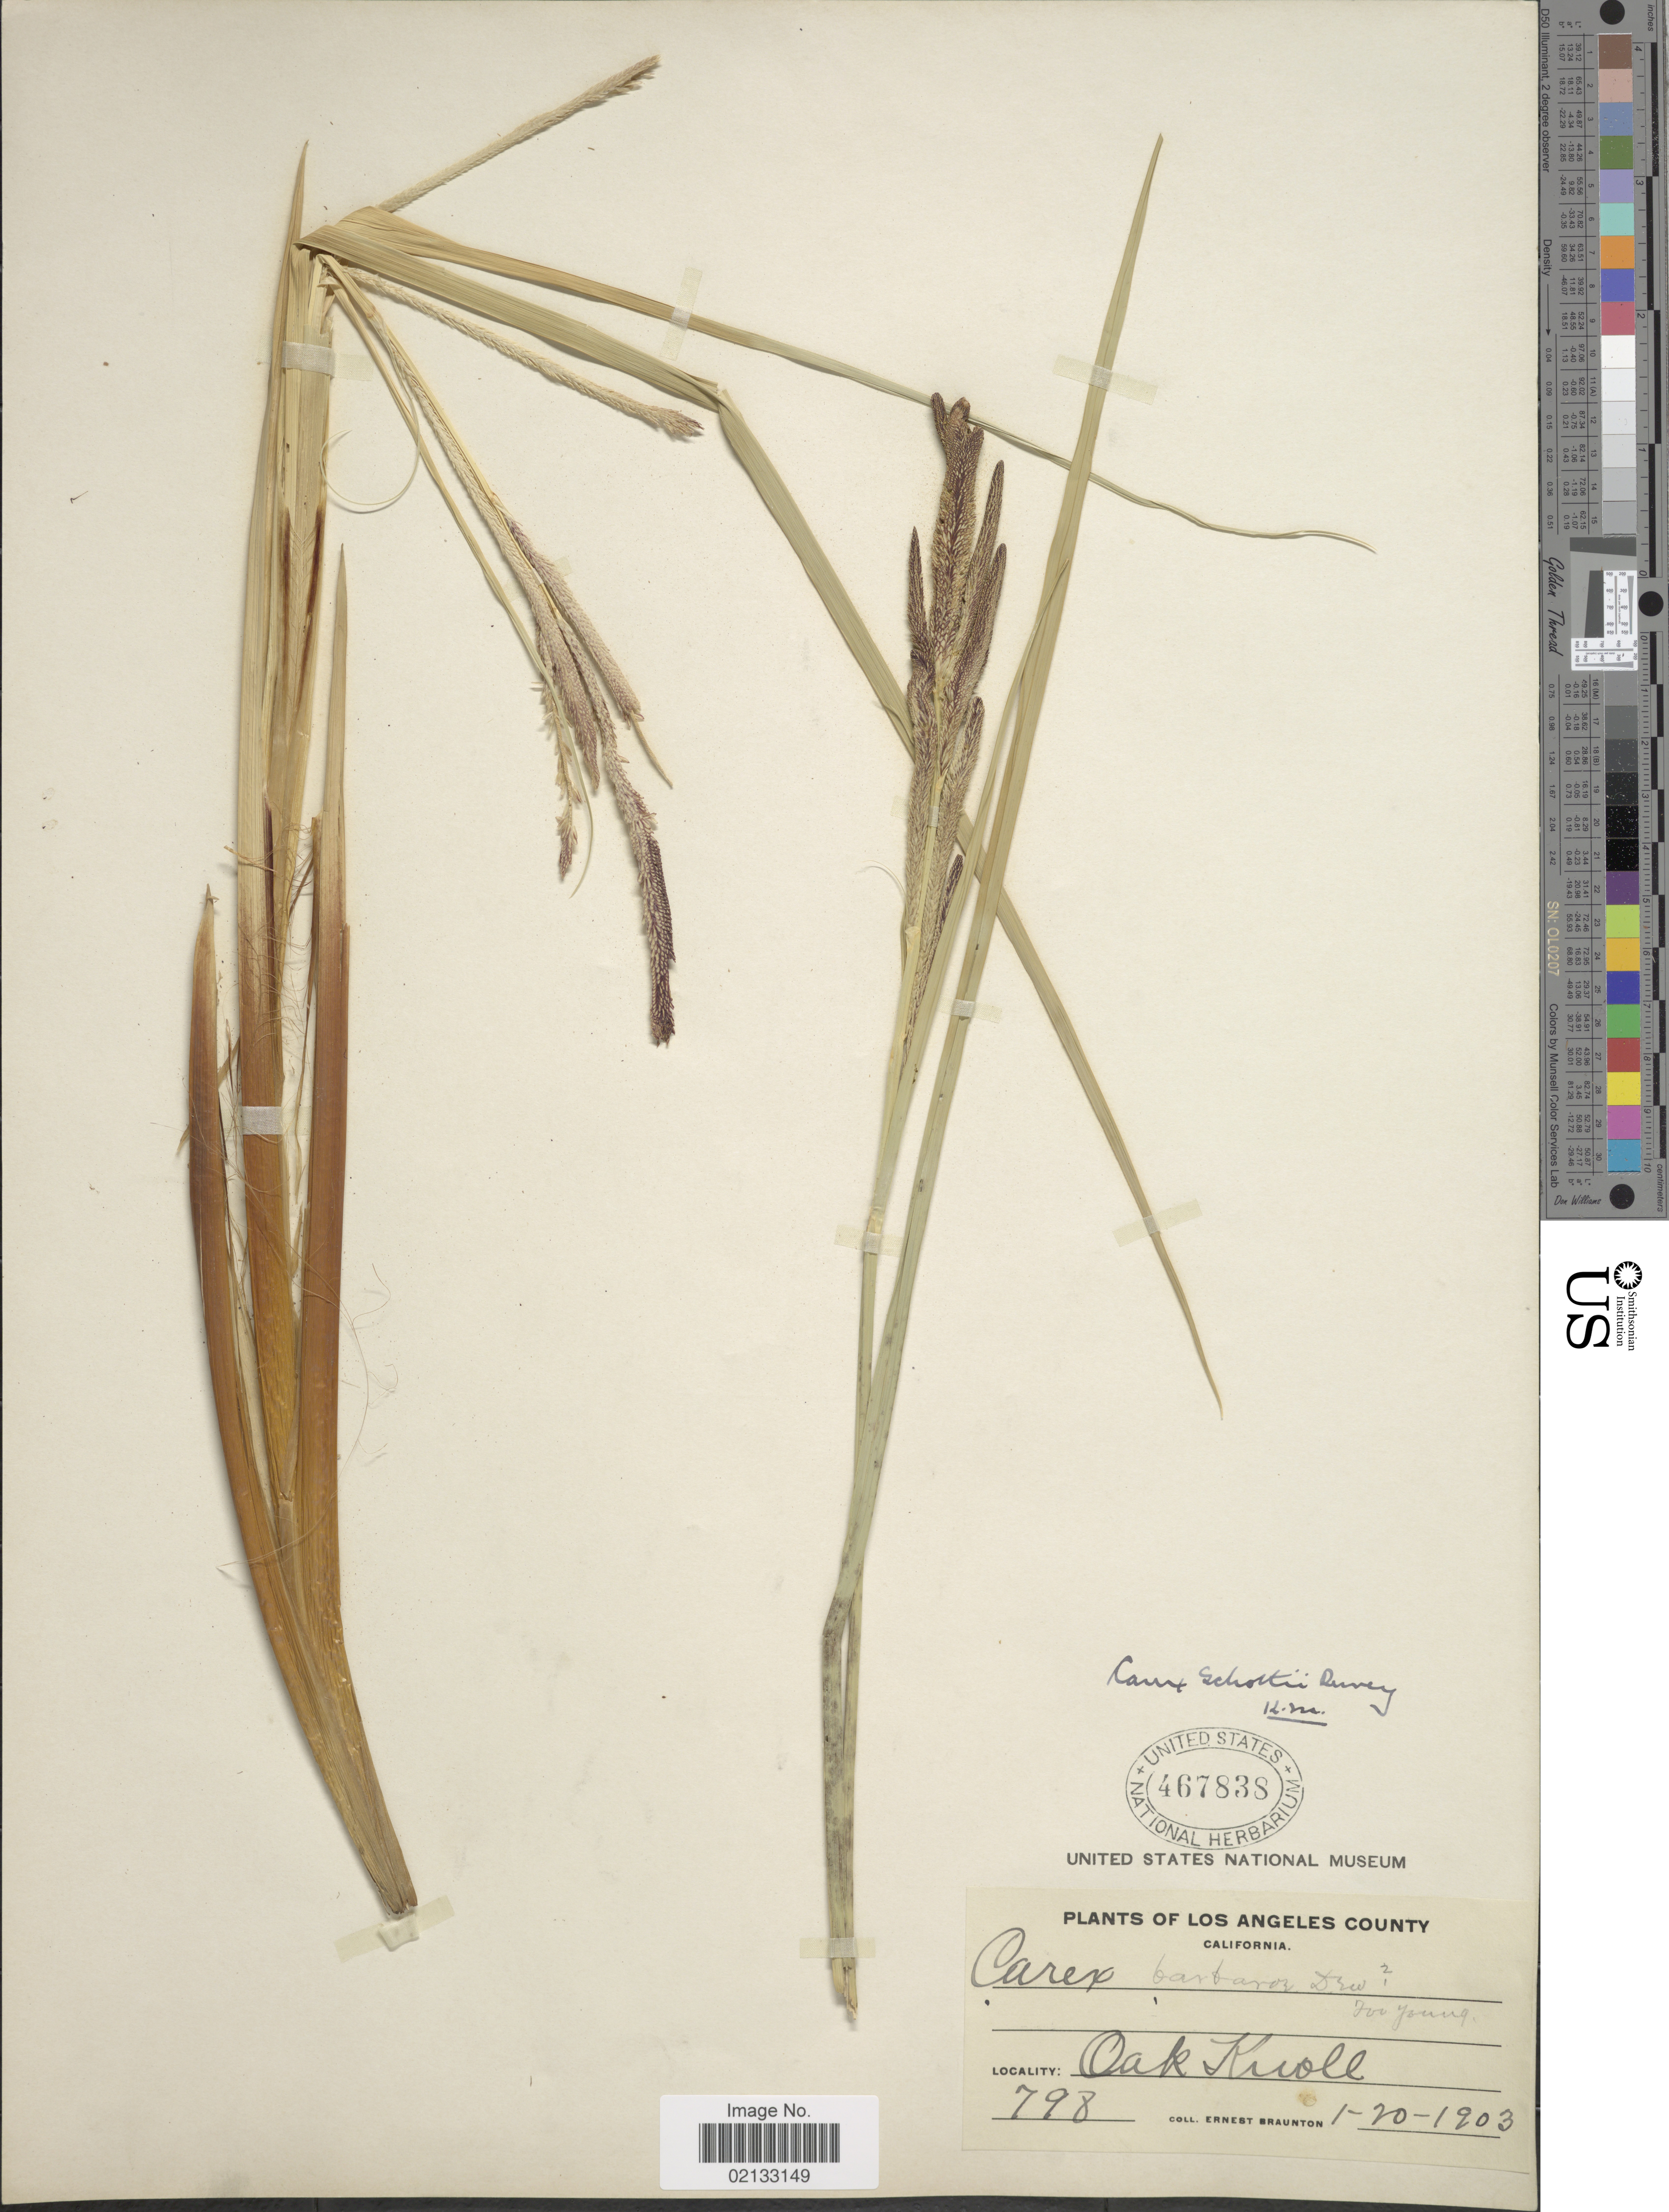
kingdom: Plantae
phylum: Tracheophyta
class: Liliopsida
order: Poales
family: Cyperaceae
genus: Carex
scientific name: Carex schottii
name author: Dewey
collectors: E. Braunton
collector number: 798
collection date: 1903-01-20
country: United States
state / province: California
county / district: Los Angeles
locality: Los Angeles County. Oak Knoll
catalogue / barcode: US 467838